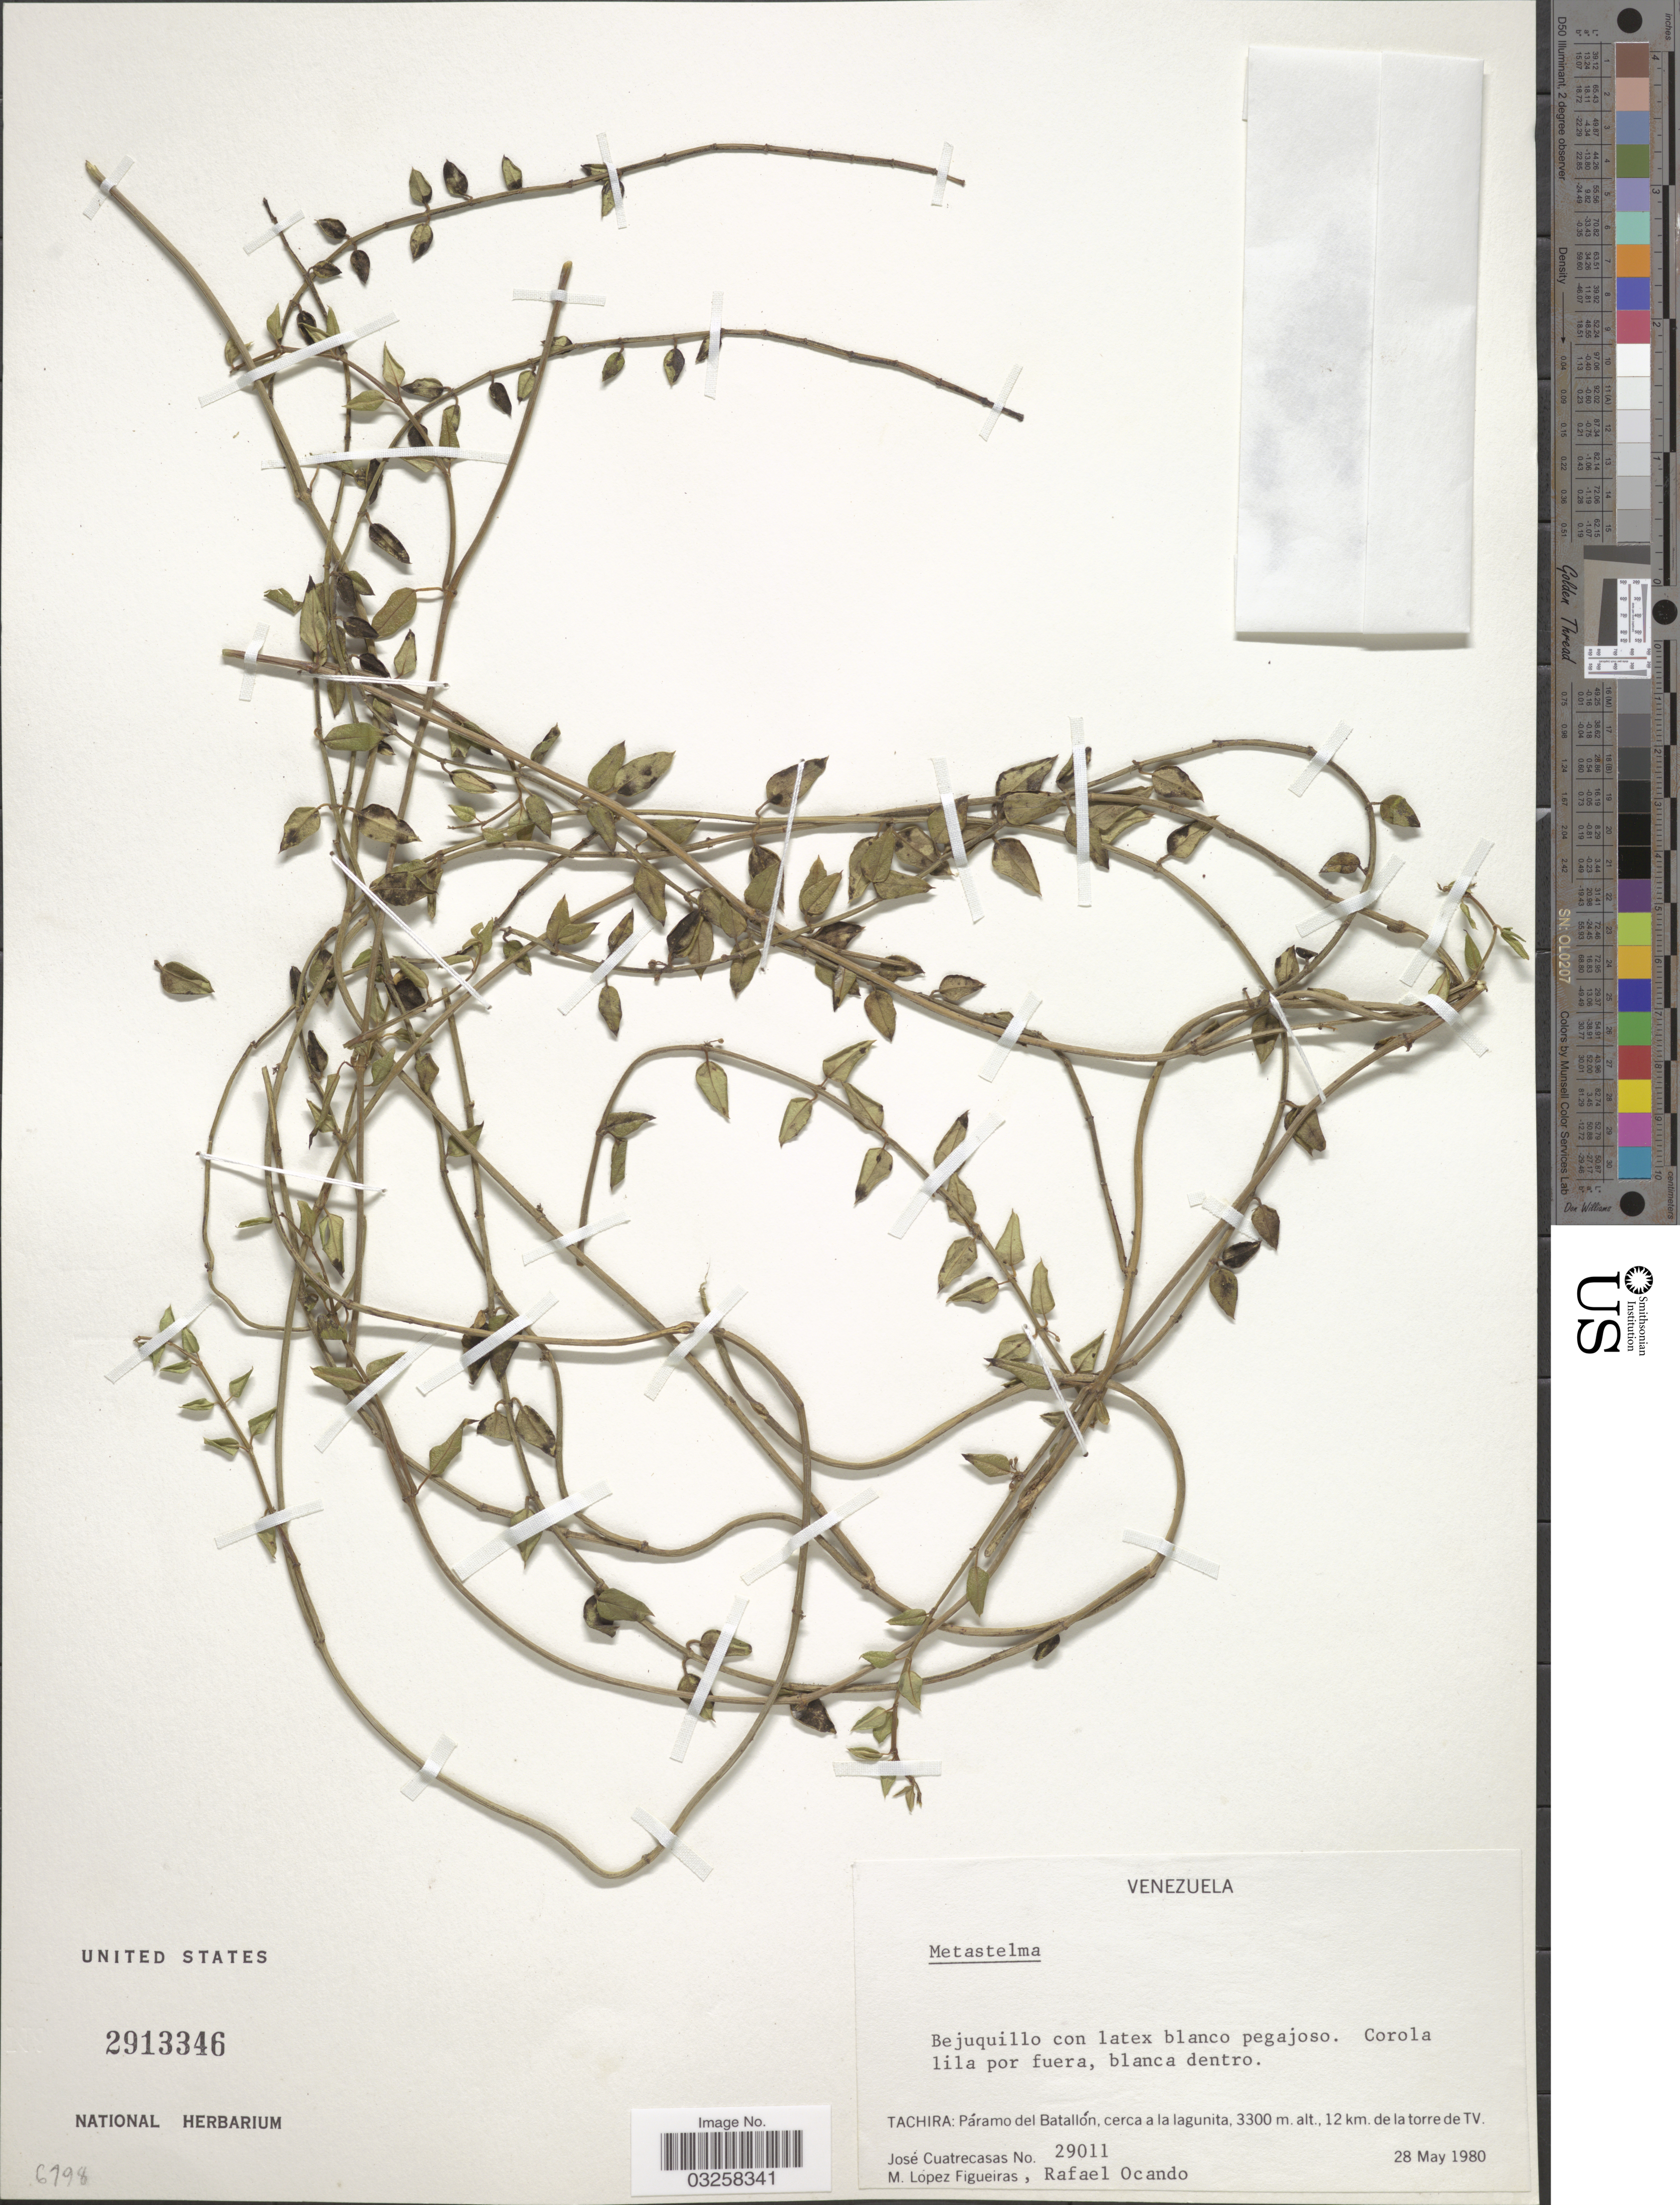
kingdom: Plantae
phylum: Tracheophyta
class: Magnoliopsida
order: Gentianales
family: Apocynaceae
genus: Metastelma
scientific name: Metastelma sp.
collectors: J. Cuatrecasas, M. López Figueiras & R. Ocando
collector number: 29011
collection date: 1980-05-28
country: Venezuela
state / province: Tachira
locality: Páramo del Batallón, cerca a la lagunita, 12 km. de la torre de TV.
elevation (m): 3300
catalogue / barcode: US 2913346